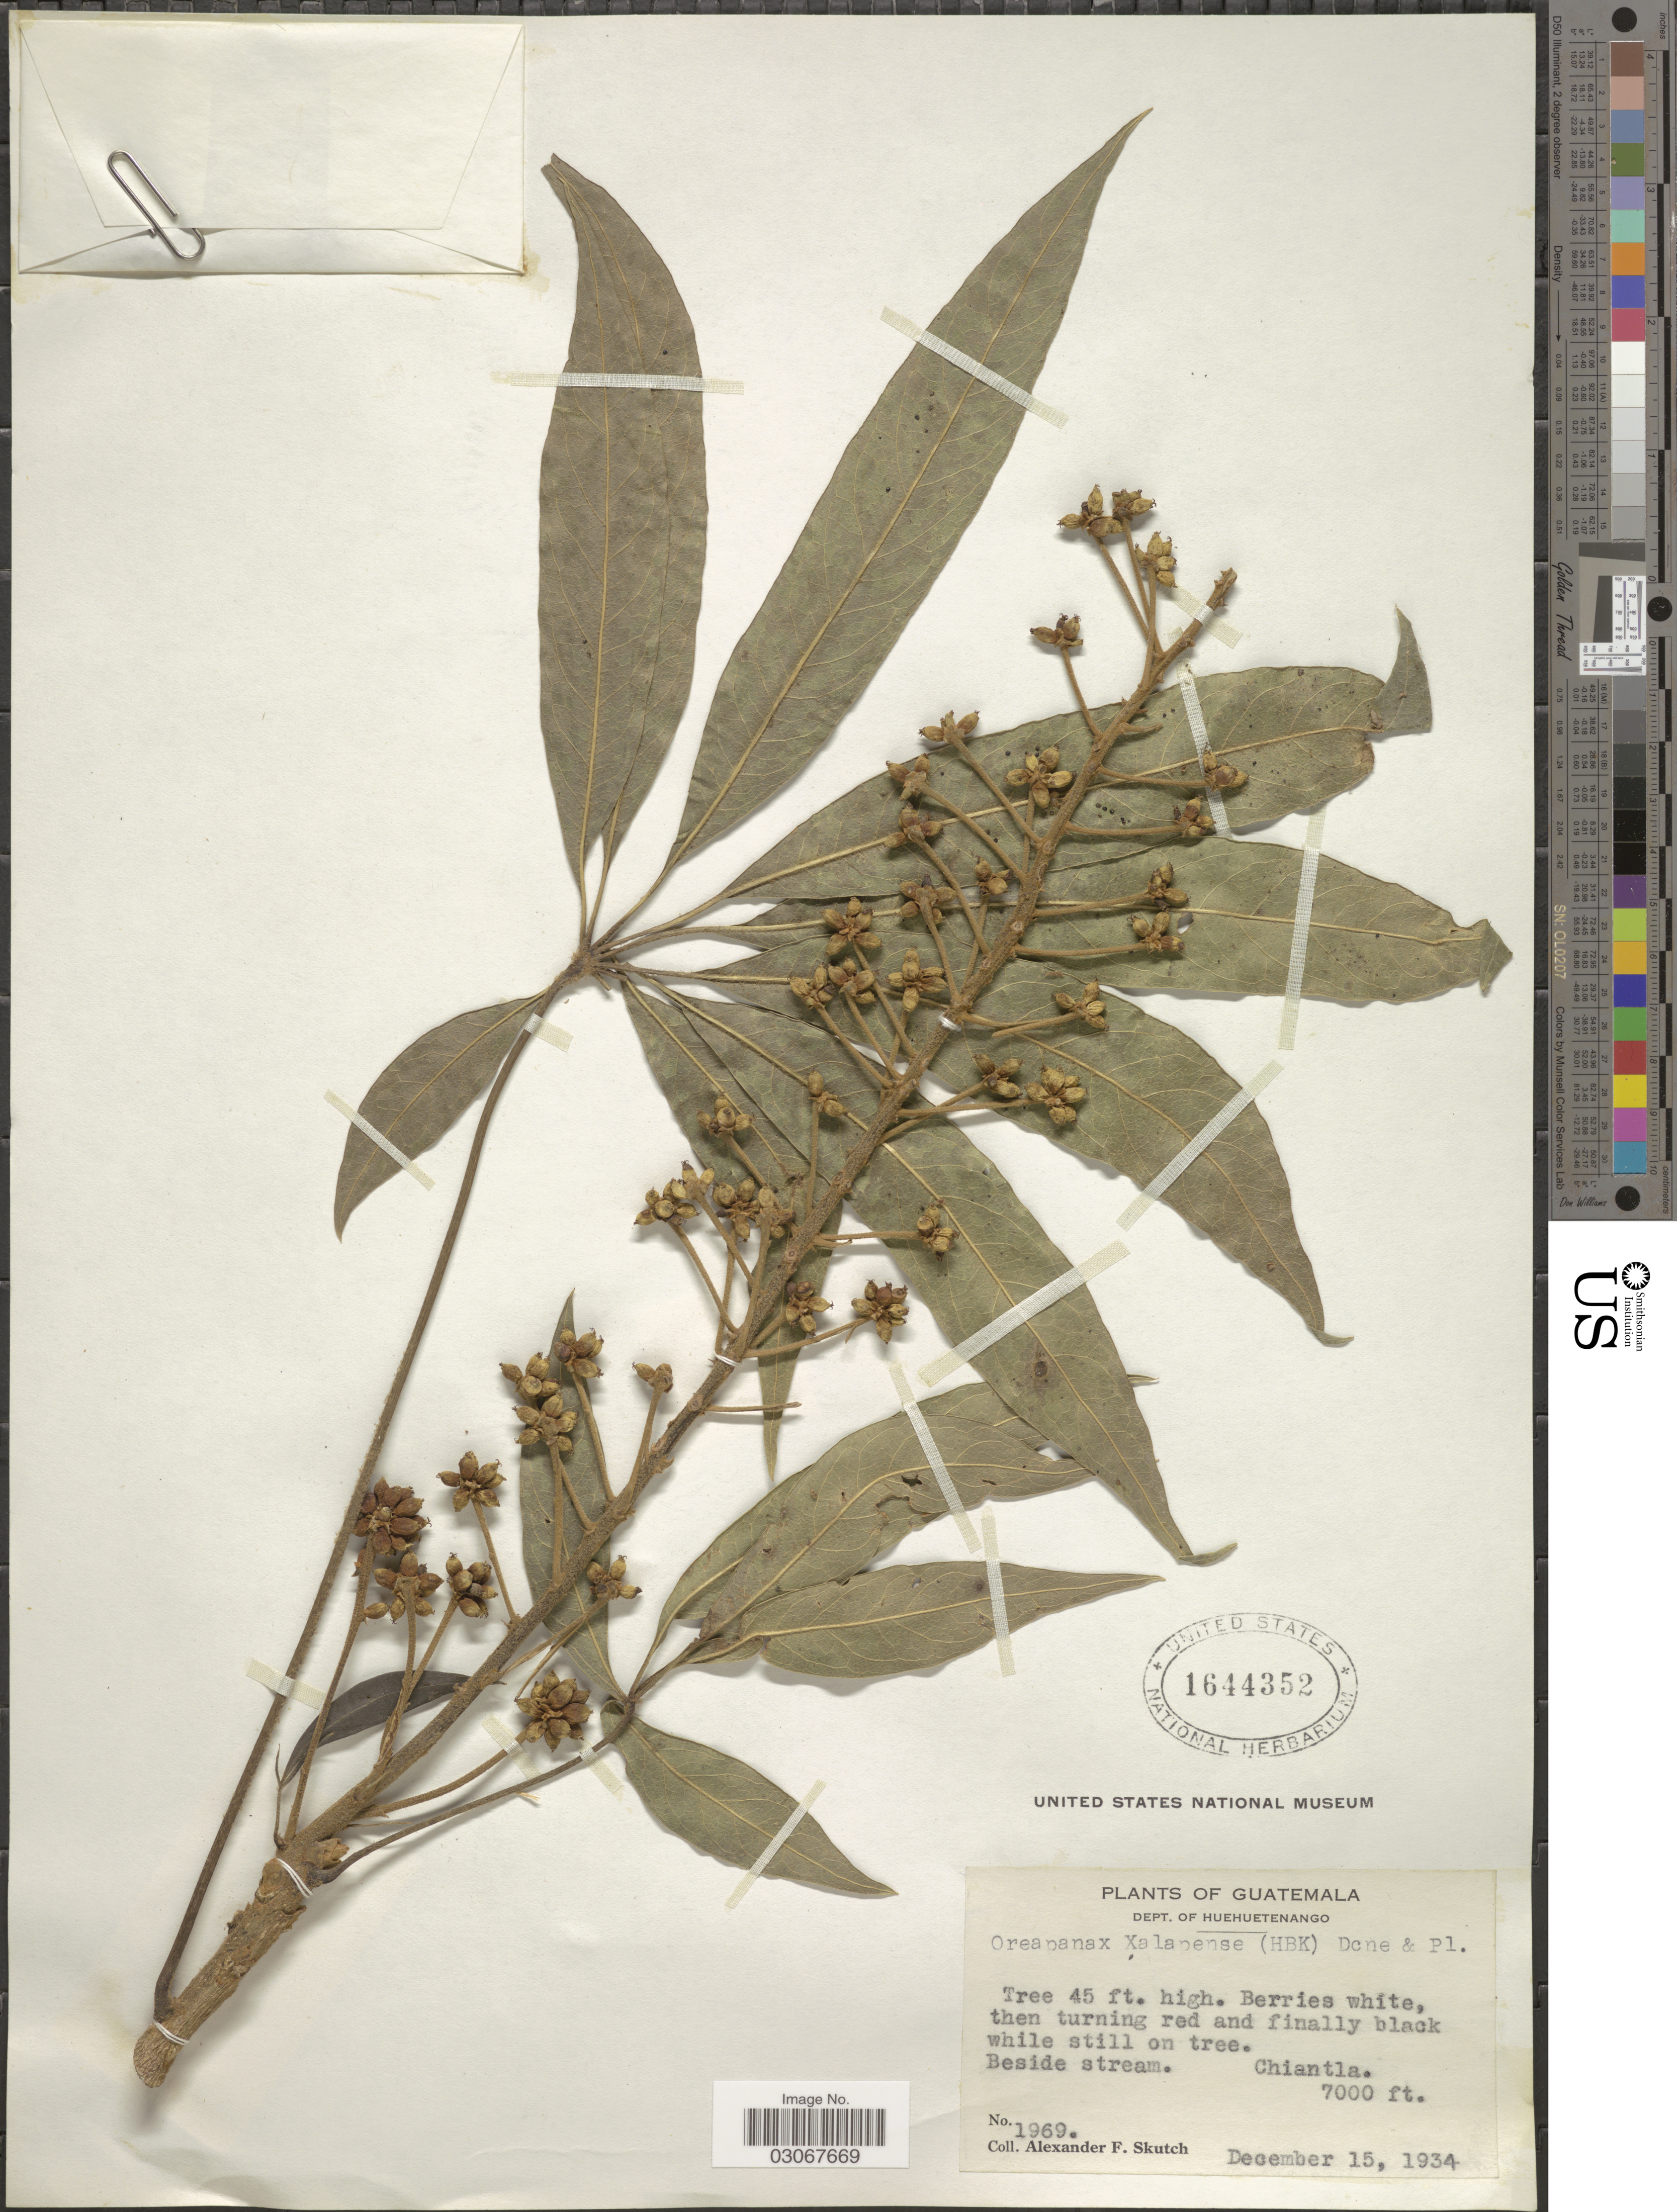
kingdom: Plantae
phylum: Tracheophyta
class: Magnoliopsida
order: Apiales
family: Araliaceae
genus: Oreopanax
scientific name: Oreopanax xalapensis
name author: (Kunth) Decne. & Planch.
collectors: A. F. Skutch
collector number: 1969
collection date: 1934-12-15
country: Guatemala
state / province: Huehuetenango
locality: Dept. of Huehuetenango. Chiantla.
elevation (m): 2134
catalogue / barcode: US 1644352